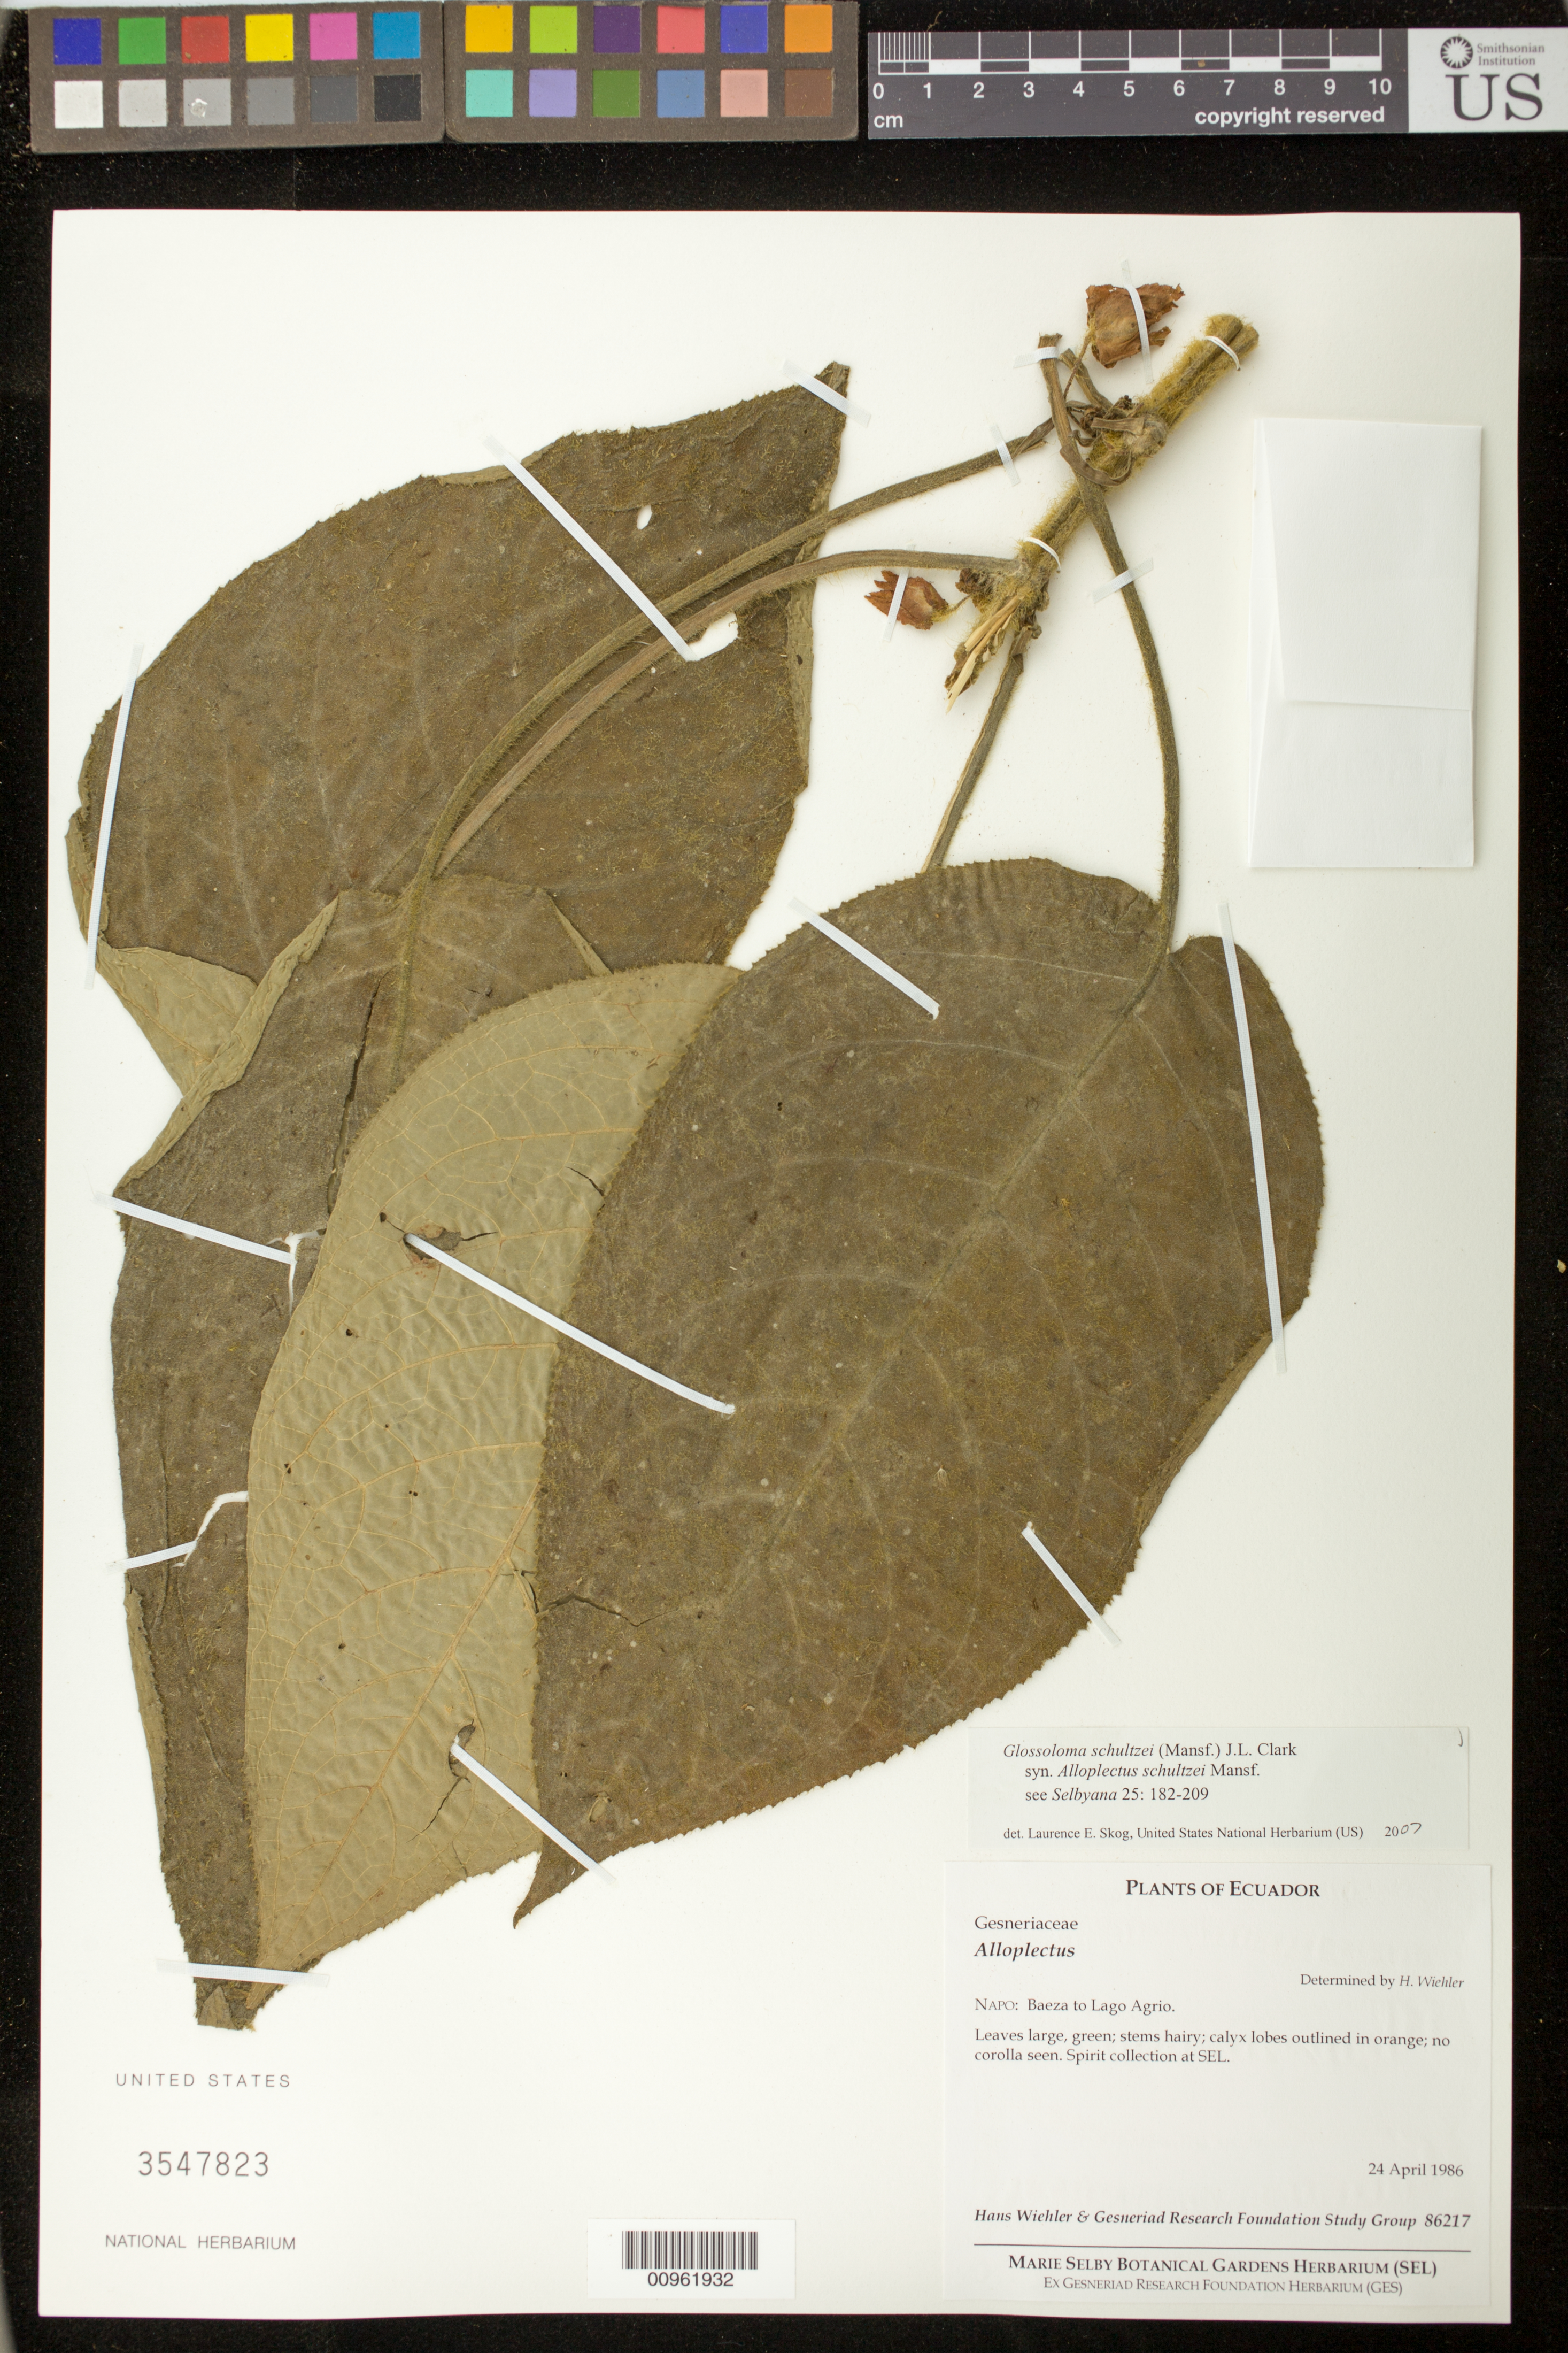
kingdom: Plantae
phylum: Tracheophyta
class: Magnoliopsida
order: Lamiales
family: Gesneriaceae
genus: Glossoloma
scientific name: Glossoloma schultzei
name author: (Mansf.) J.L. Clark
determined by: Skog, Laurence E.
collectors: H. J. Wiehler & GRF Study Group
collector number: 86217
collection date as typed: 24 Apr 1986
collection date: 1986-04-24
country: Ecuador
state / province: Napo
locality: Napo: Baeza to Lago Agrio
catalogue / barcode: US 3547823